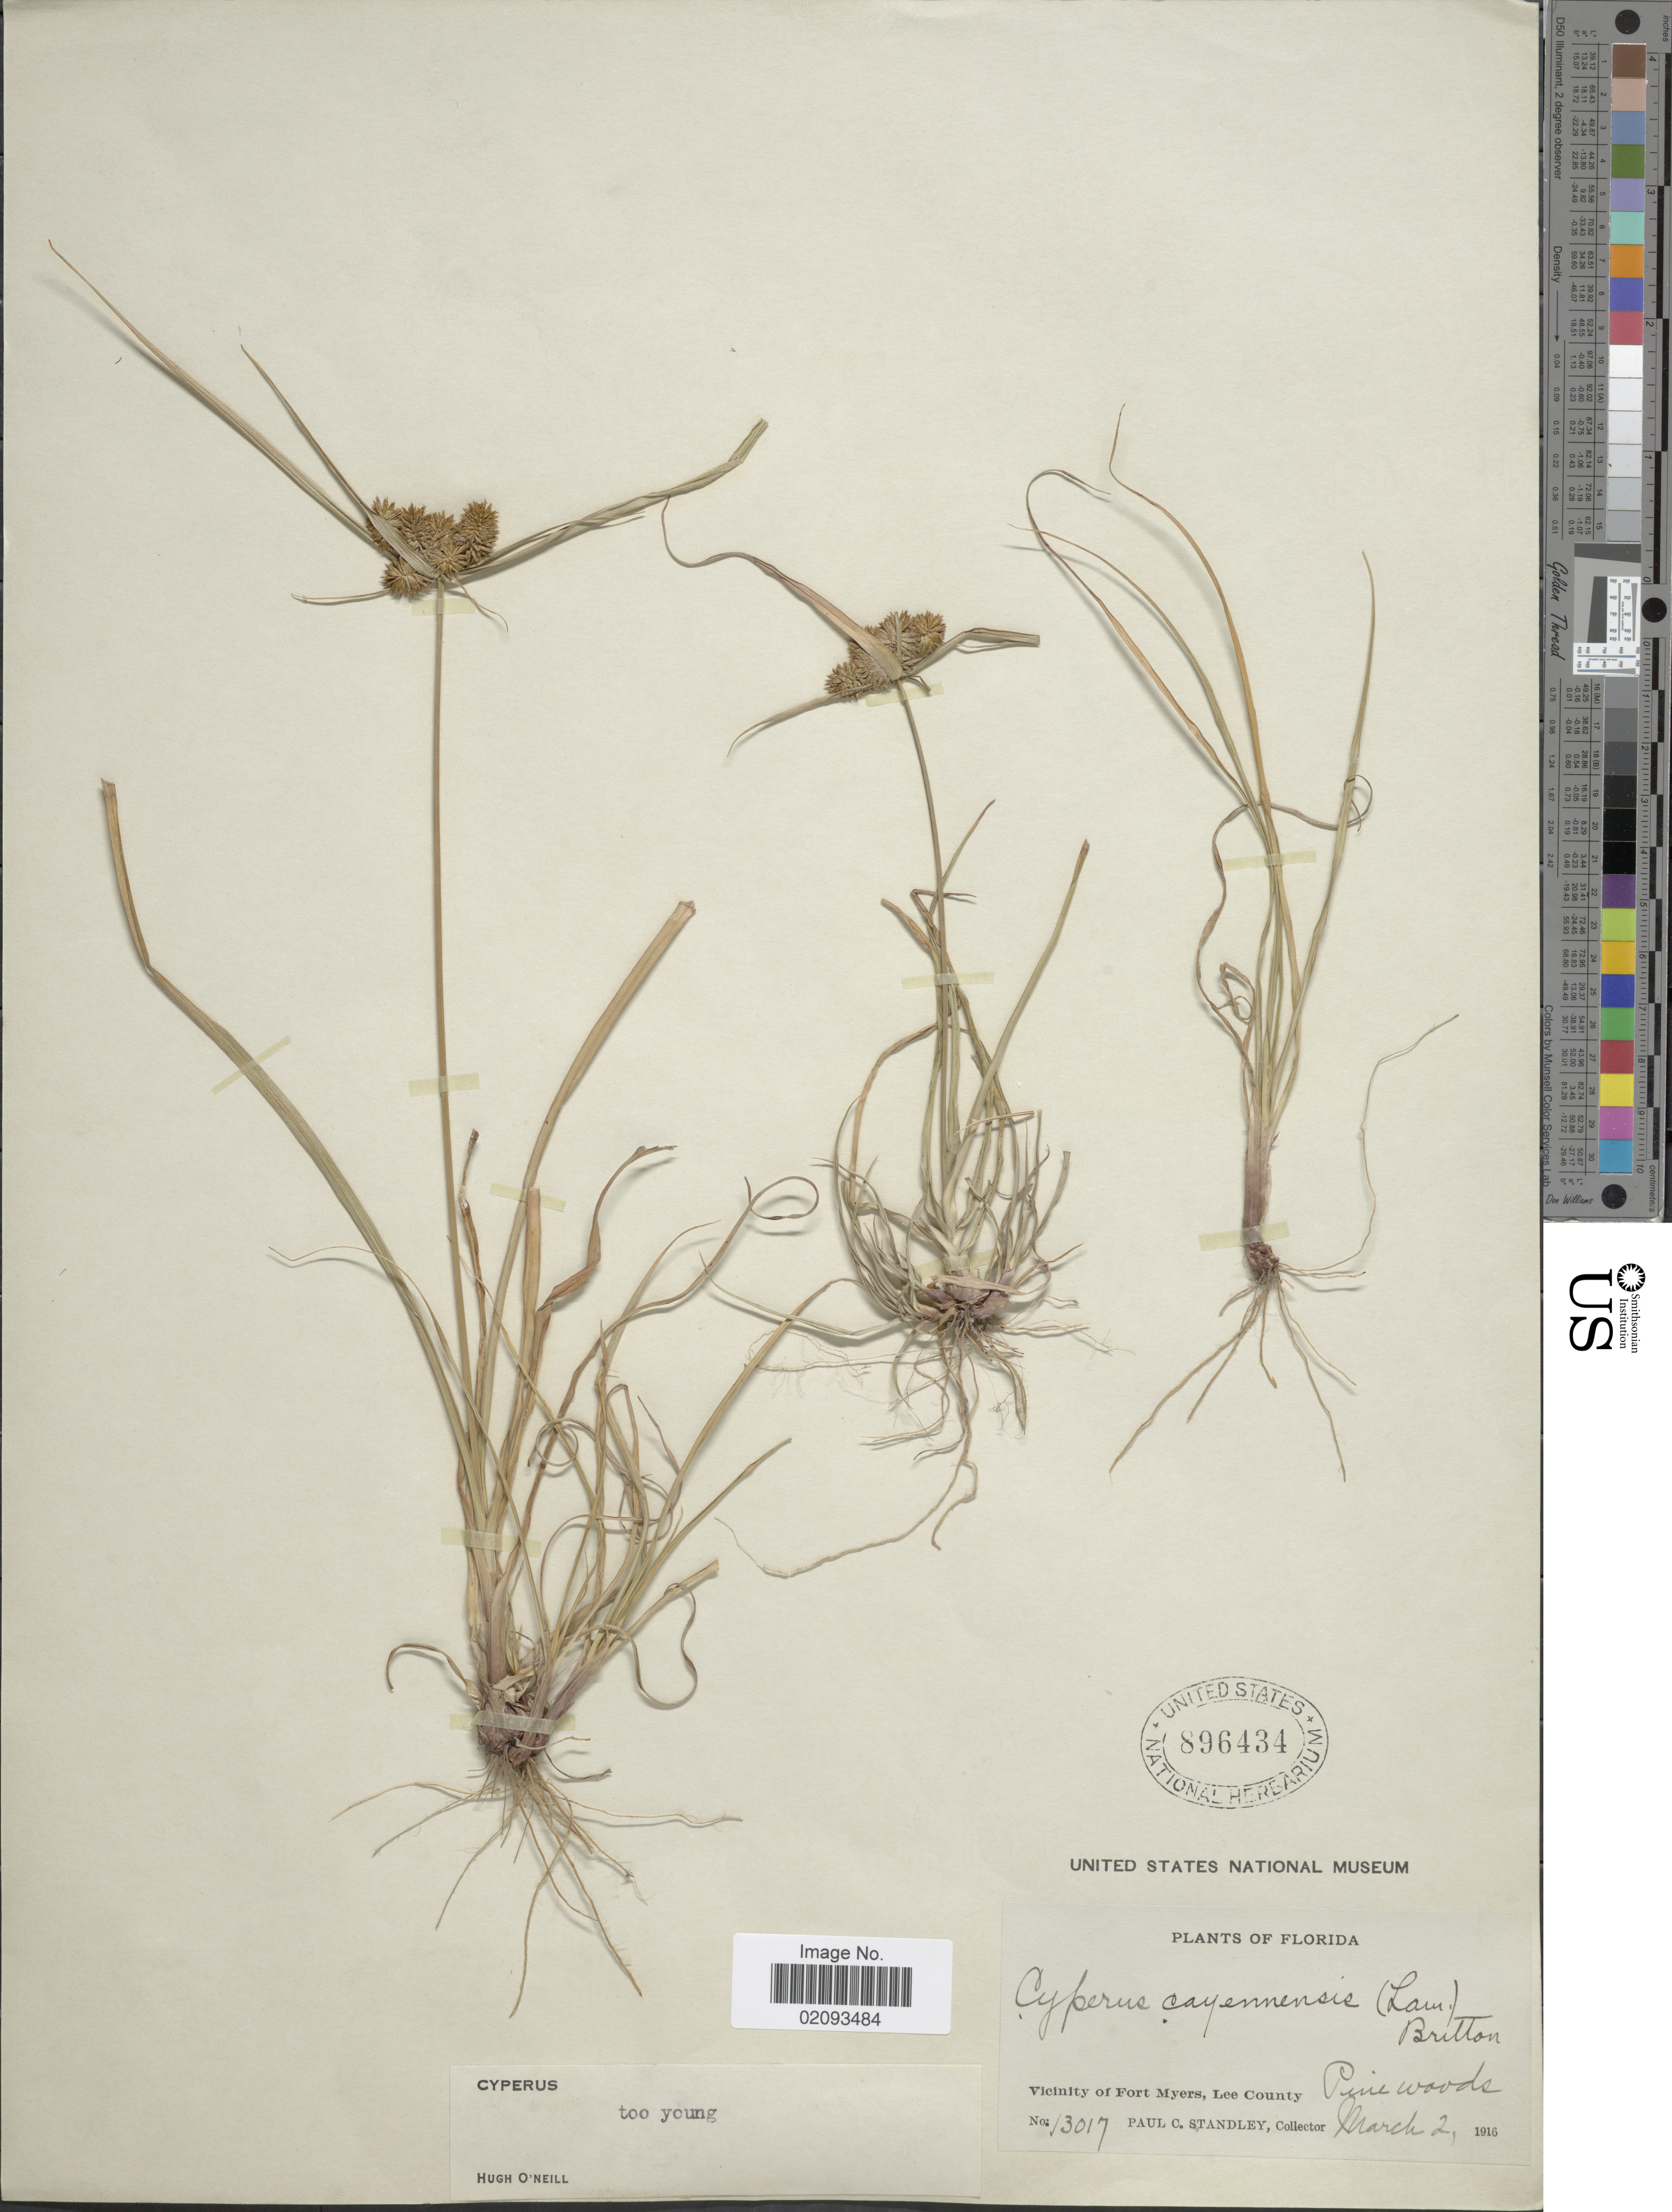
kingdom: Plantae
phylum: Tracheophyta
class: Liliopsida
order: Poales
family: Cyperaceae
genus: Cyperus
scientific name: Cyperus aggregatus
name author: (Willd.) Endl.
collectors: P. C. Standley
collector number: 13017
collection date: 1916-03-02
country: United States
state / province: Florida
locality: Vicinity of Fort Mers, Lee County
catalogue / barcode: US 896434